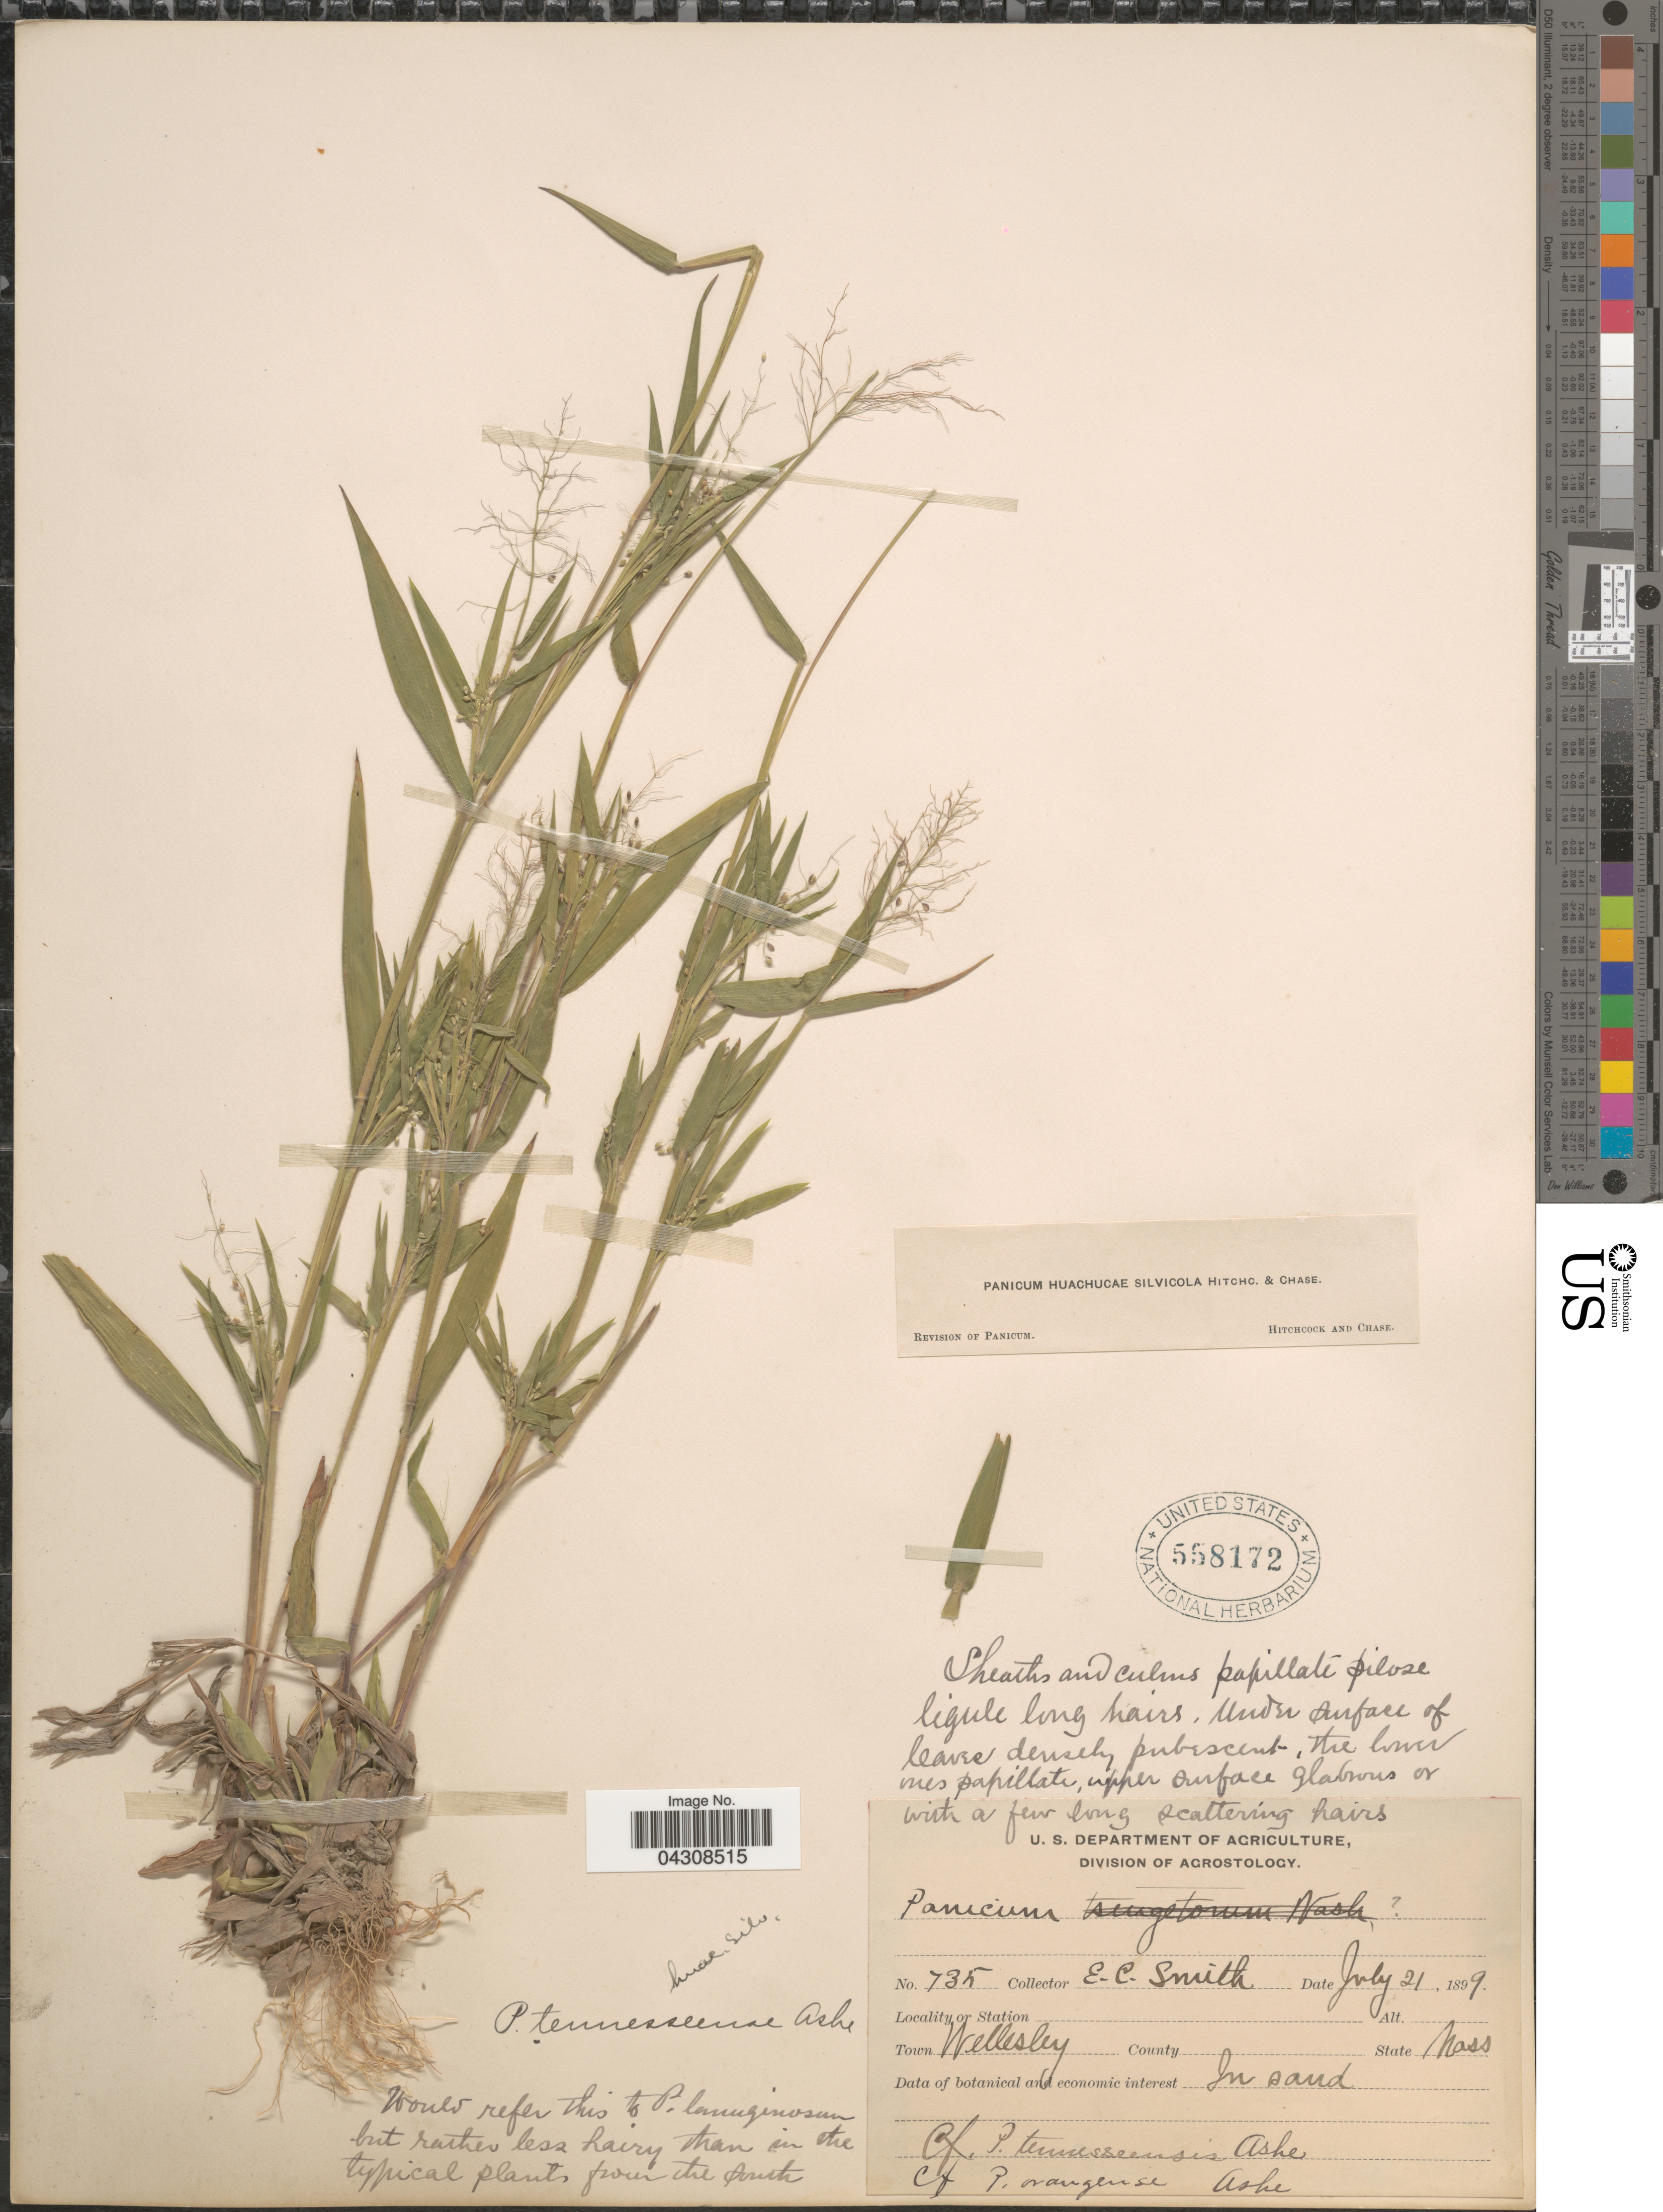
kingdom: Plantae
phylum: Tracheophyta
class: Liliopsida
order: Poales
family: Poaceae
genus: Dichanthelium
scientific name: Dichanthelium acuminatum var. acuminatum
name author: (Sw.) Gould & C.A. Clark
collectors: E. Smith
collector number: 735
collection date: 1899-07-21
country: United States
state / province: Massachusetts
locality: Town Wellesley.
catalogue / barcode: US 558172